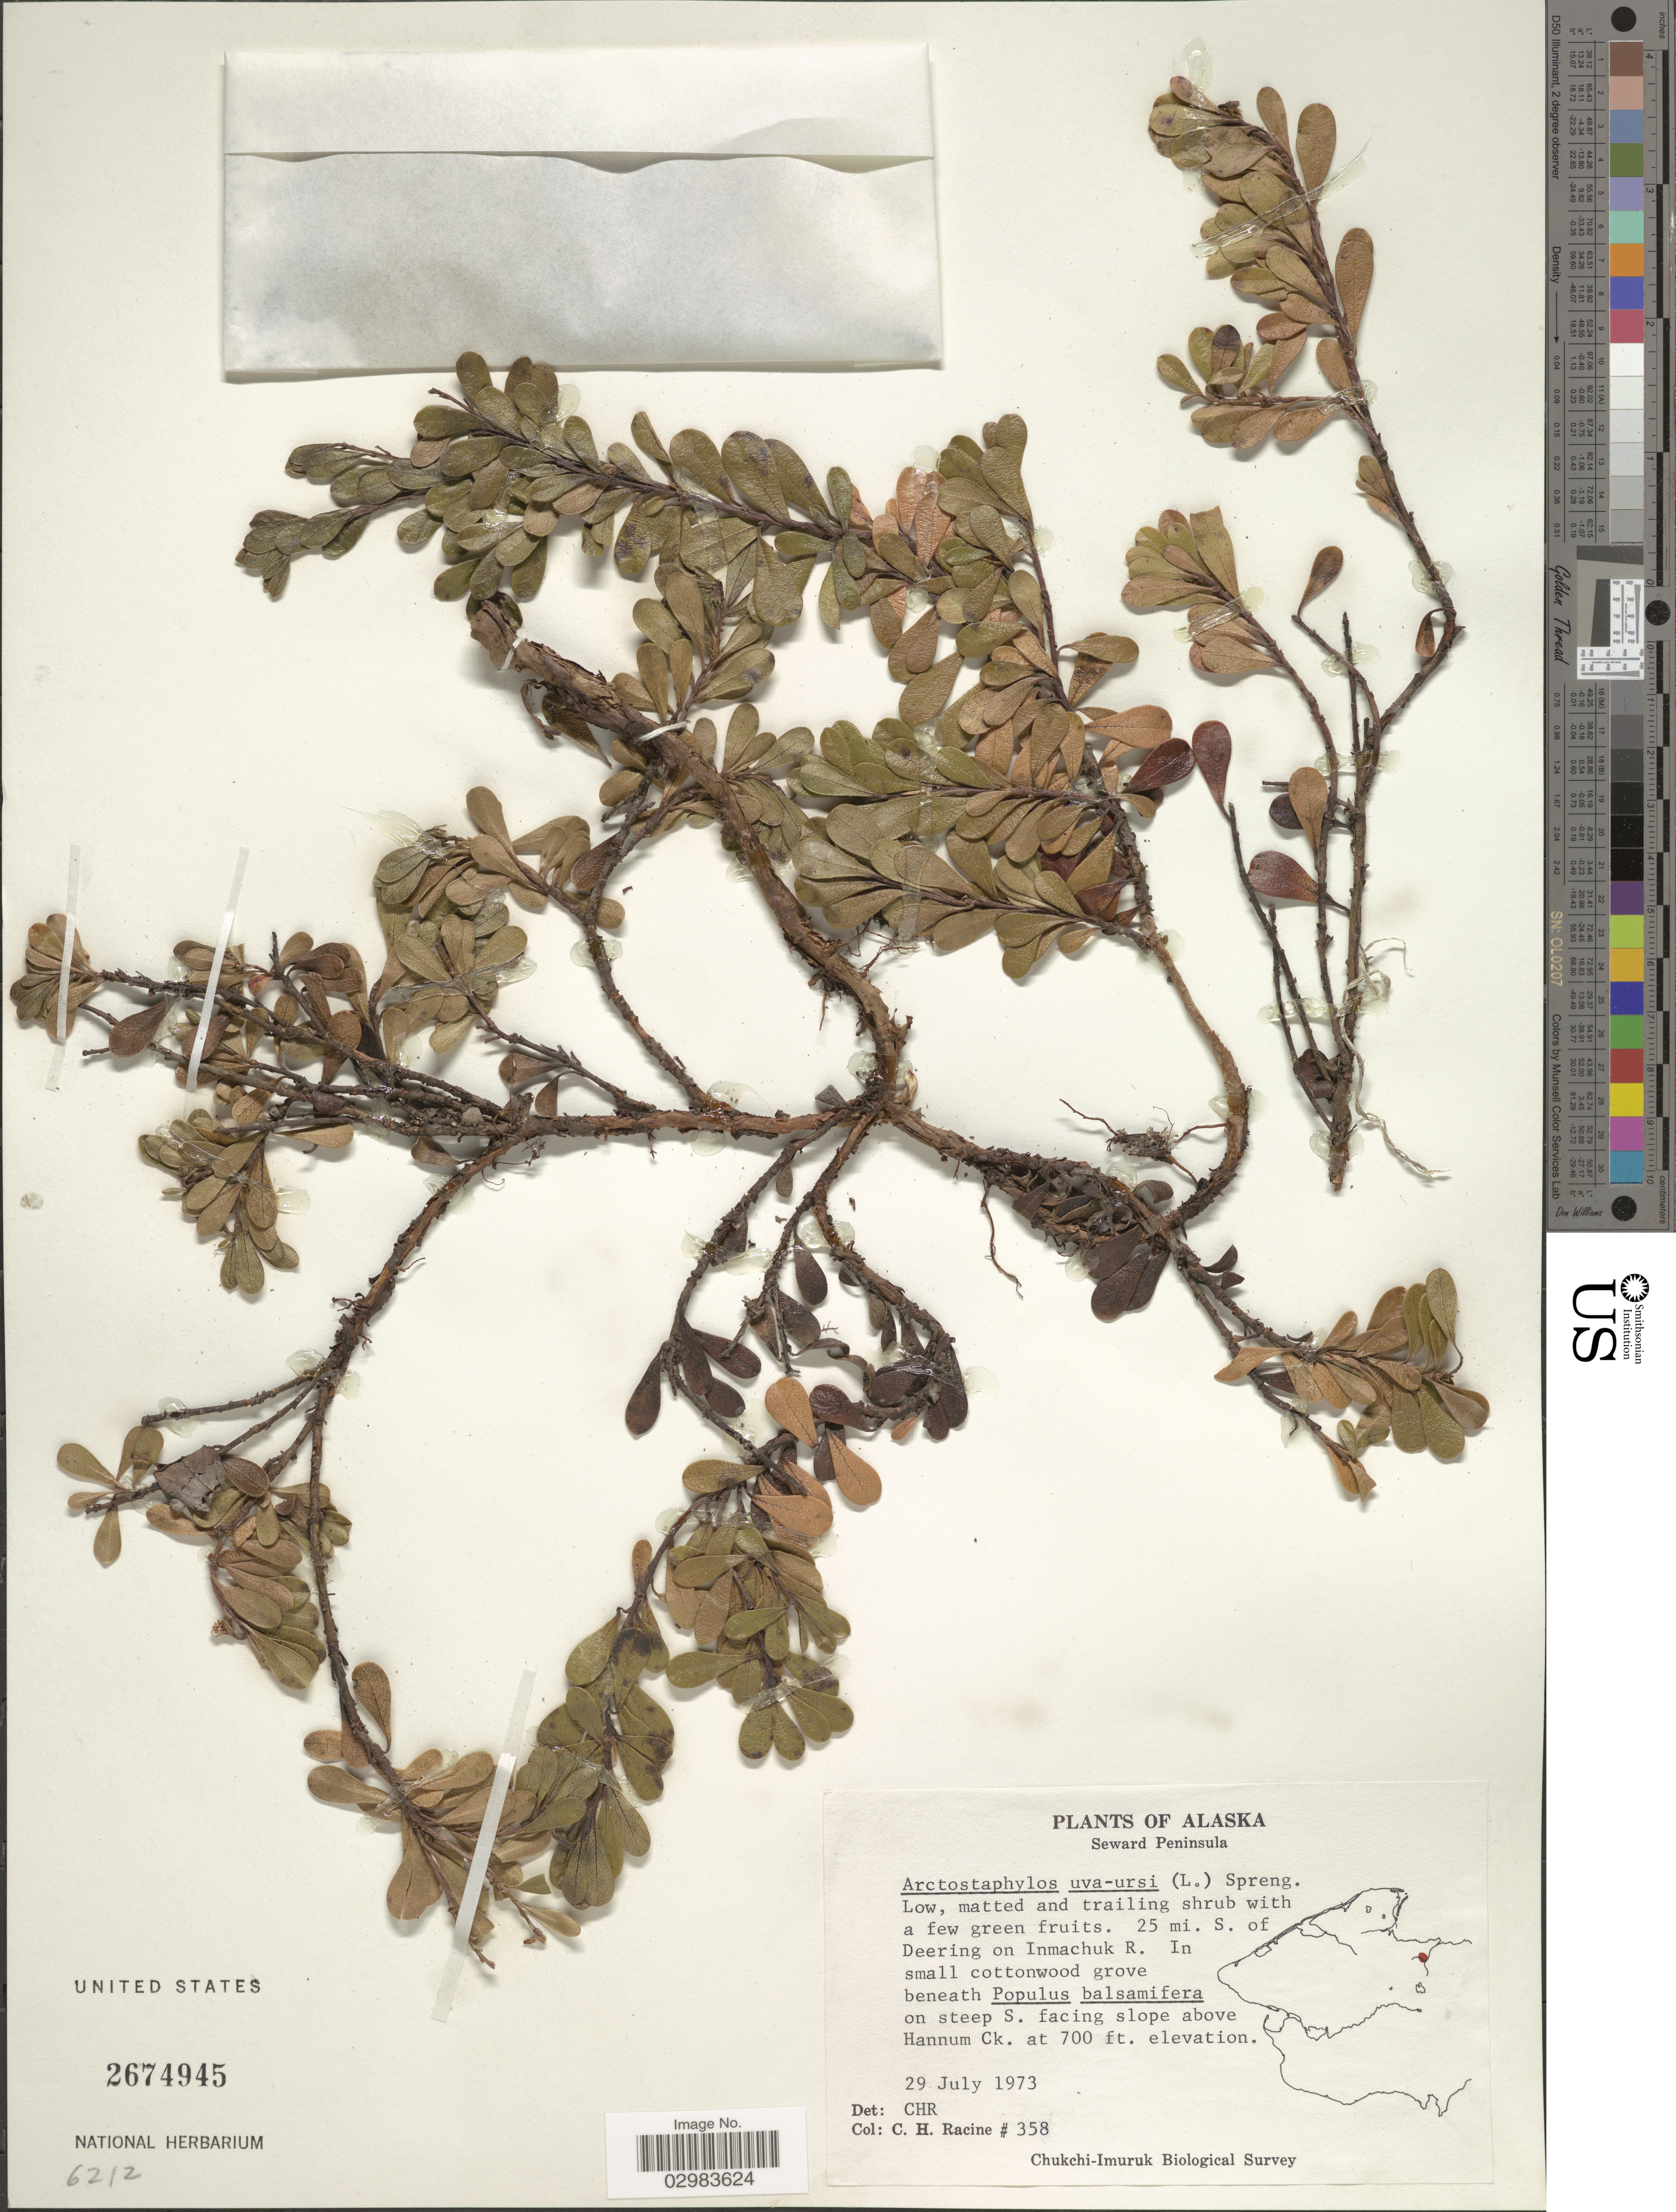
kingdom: Plantae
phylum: Tracheophyta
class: Magnoliopsida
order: Ericales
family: Ericaceae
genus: Arctostaphylos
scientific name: Arctostaphylos alpina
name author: (L.) Spreng.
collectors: C. Racine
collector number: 358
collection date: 1973-07-29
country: United States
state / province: Alaska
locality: Seward Peninsula, 25 mi. S. of Deering on Inmachuck R., on Steep S. facing slope above Hannum Ck.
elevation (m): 213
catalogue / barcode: US 2674945